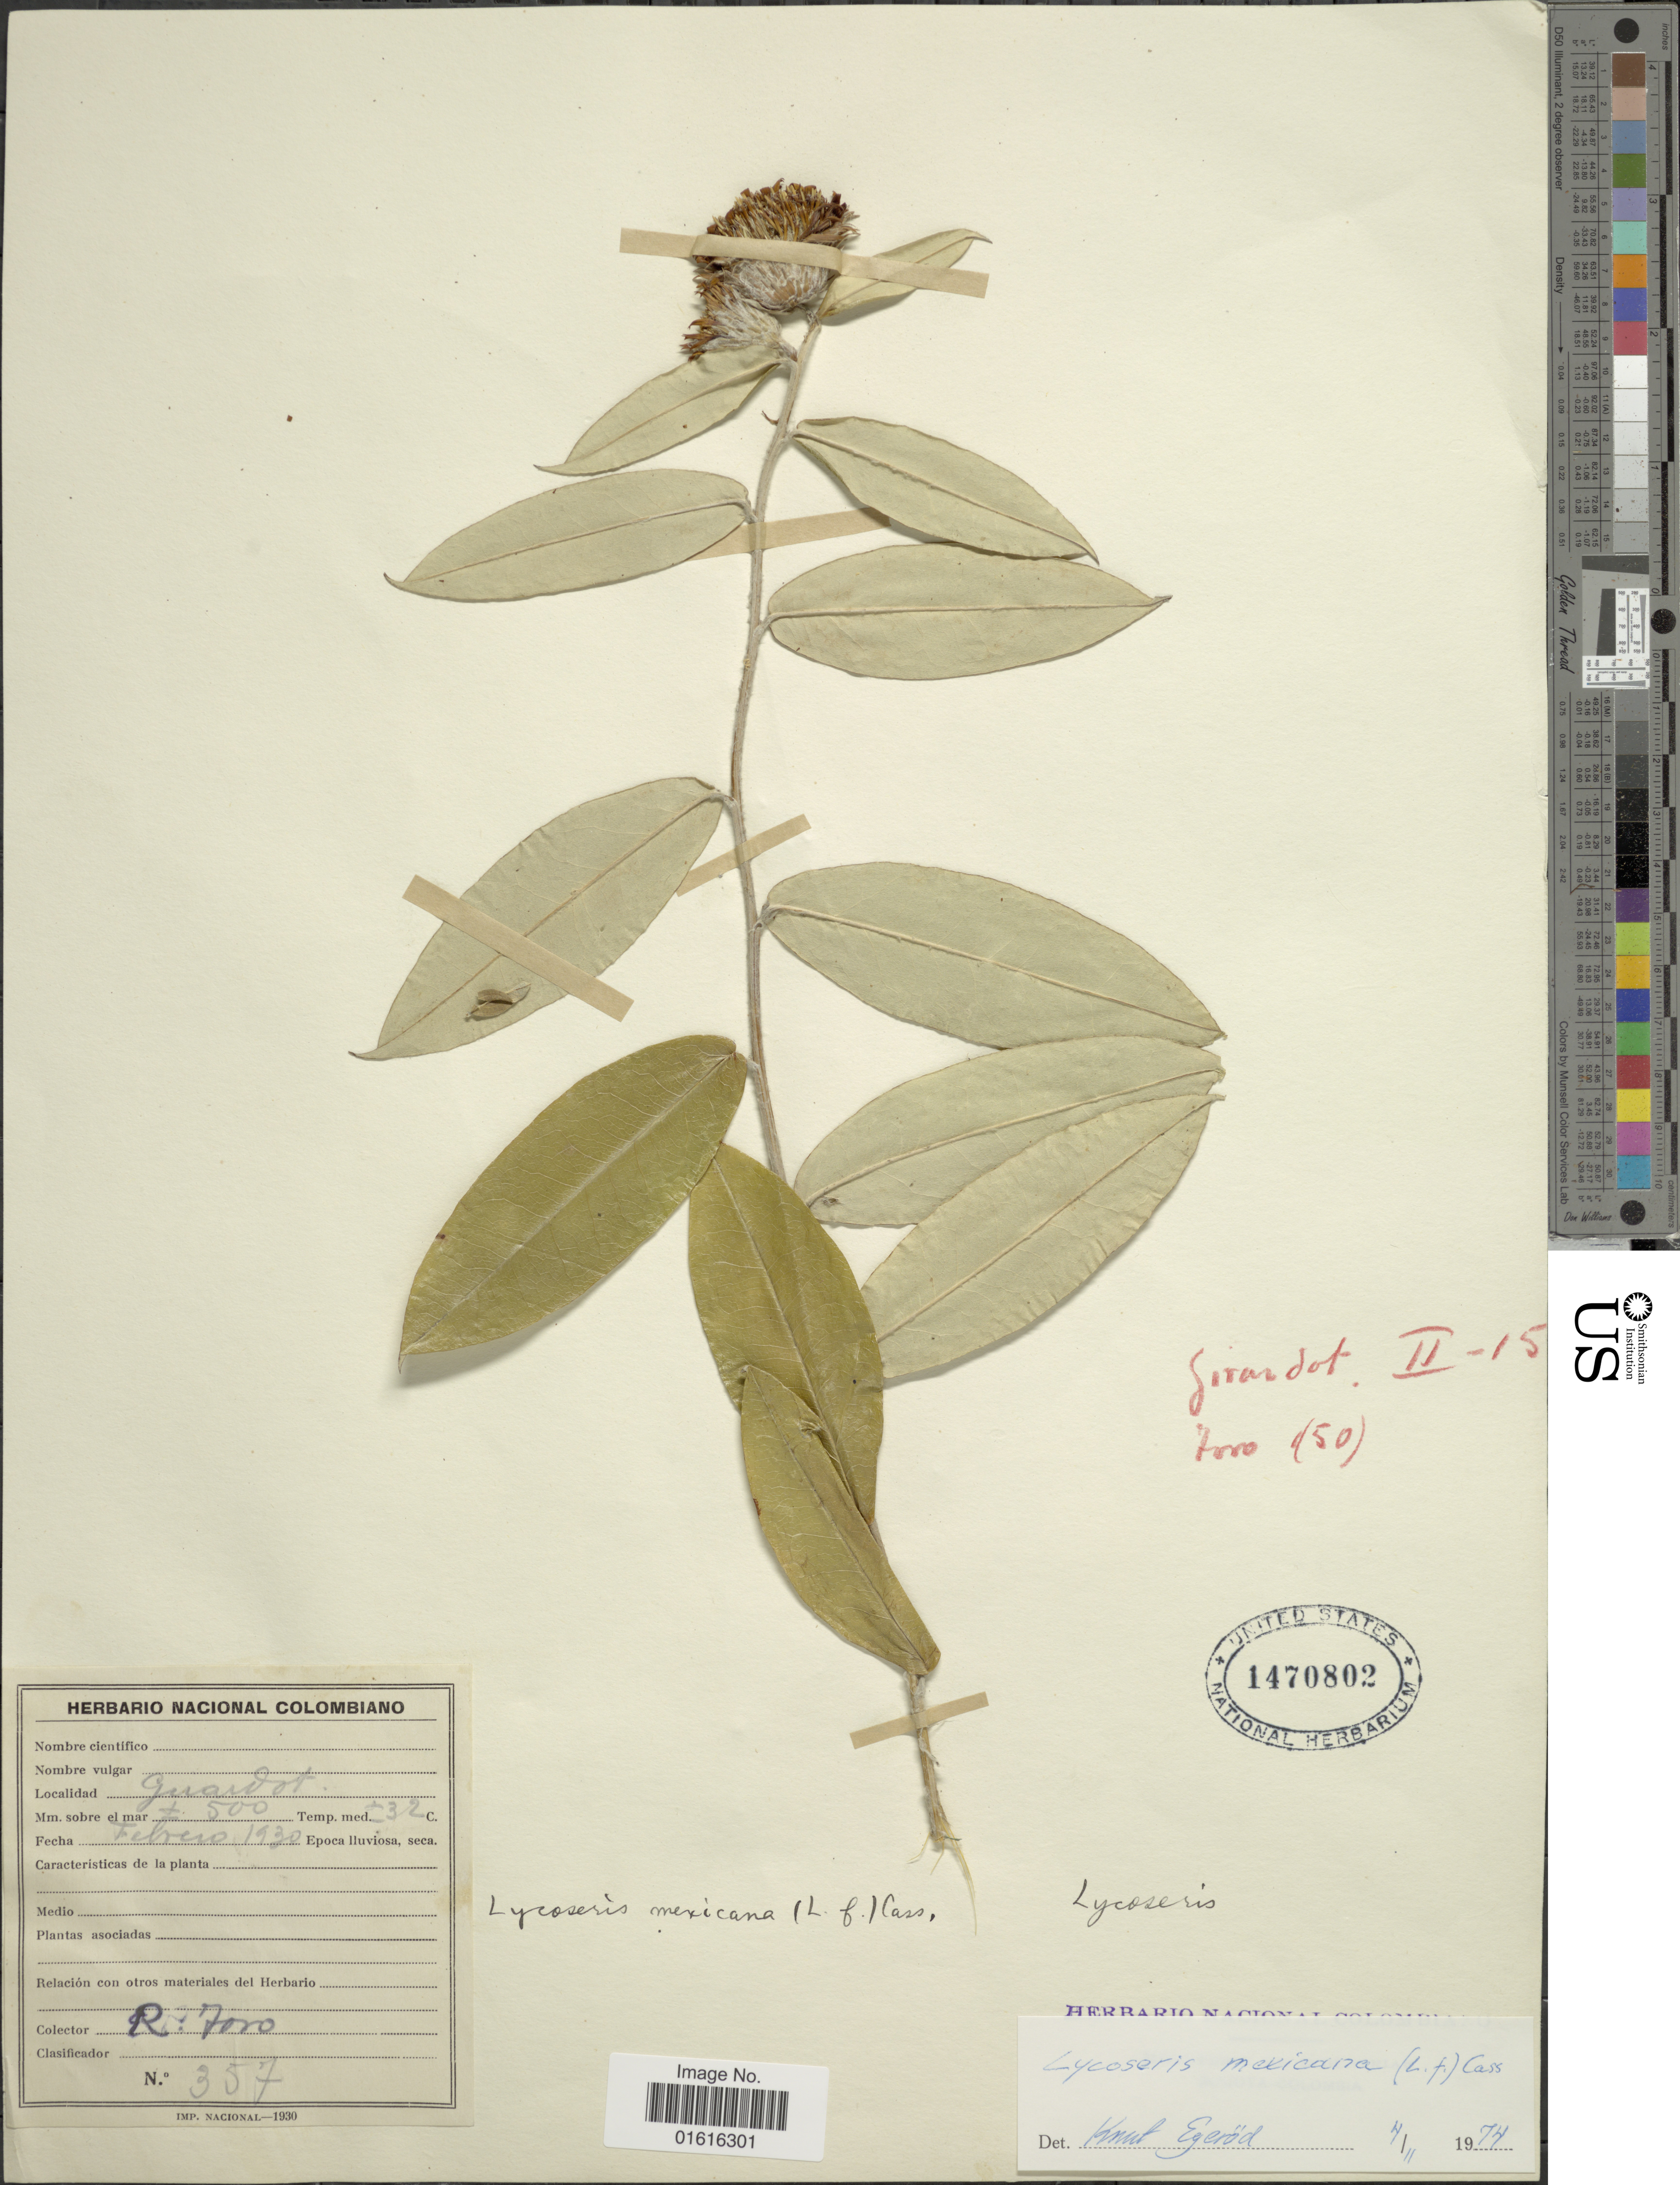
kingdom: Plantae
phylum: Tracheophyta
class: Magnoliopsida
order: Asterales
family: Asteraceae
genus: Lycoseris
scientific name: Lycoseris mexicana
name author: (L. f.) Cass.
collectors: R. A. Toro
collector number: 357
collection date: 1930-02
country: Colombia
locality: Girardot.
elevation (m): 500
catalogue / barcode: US 1470802